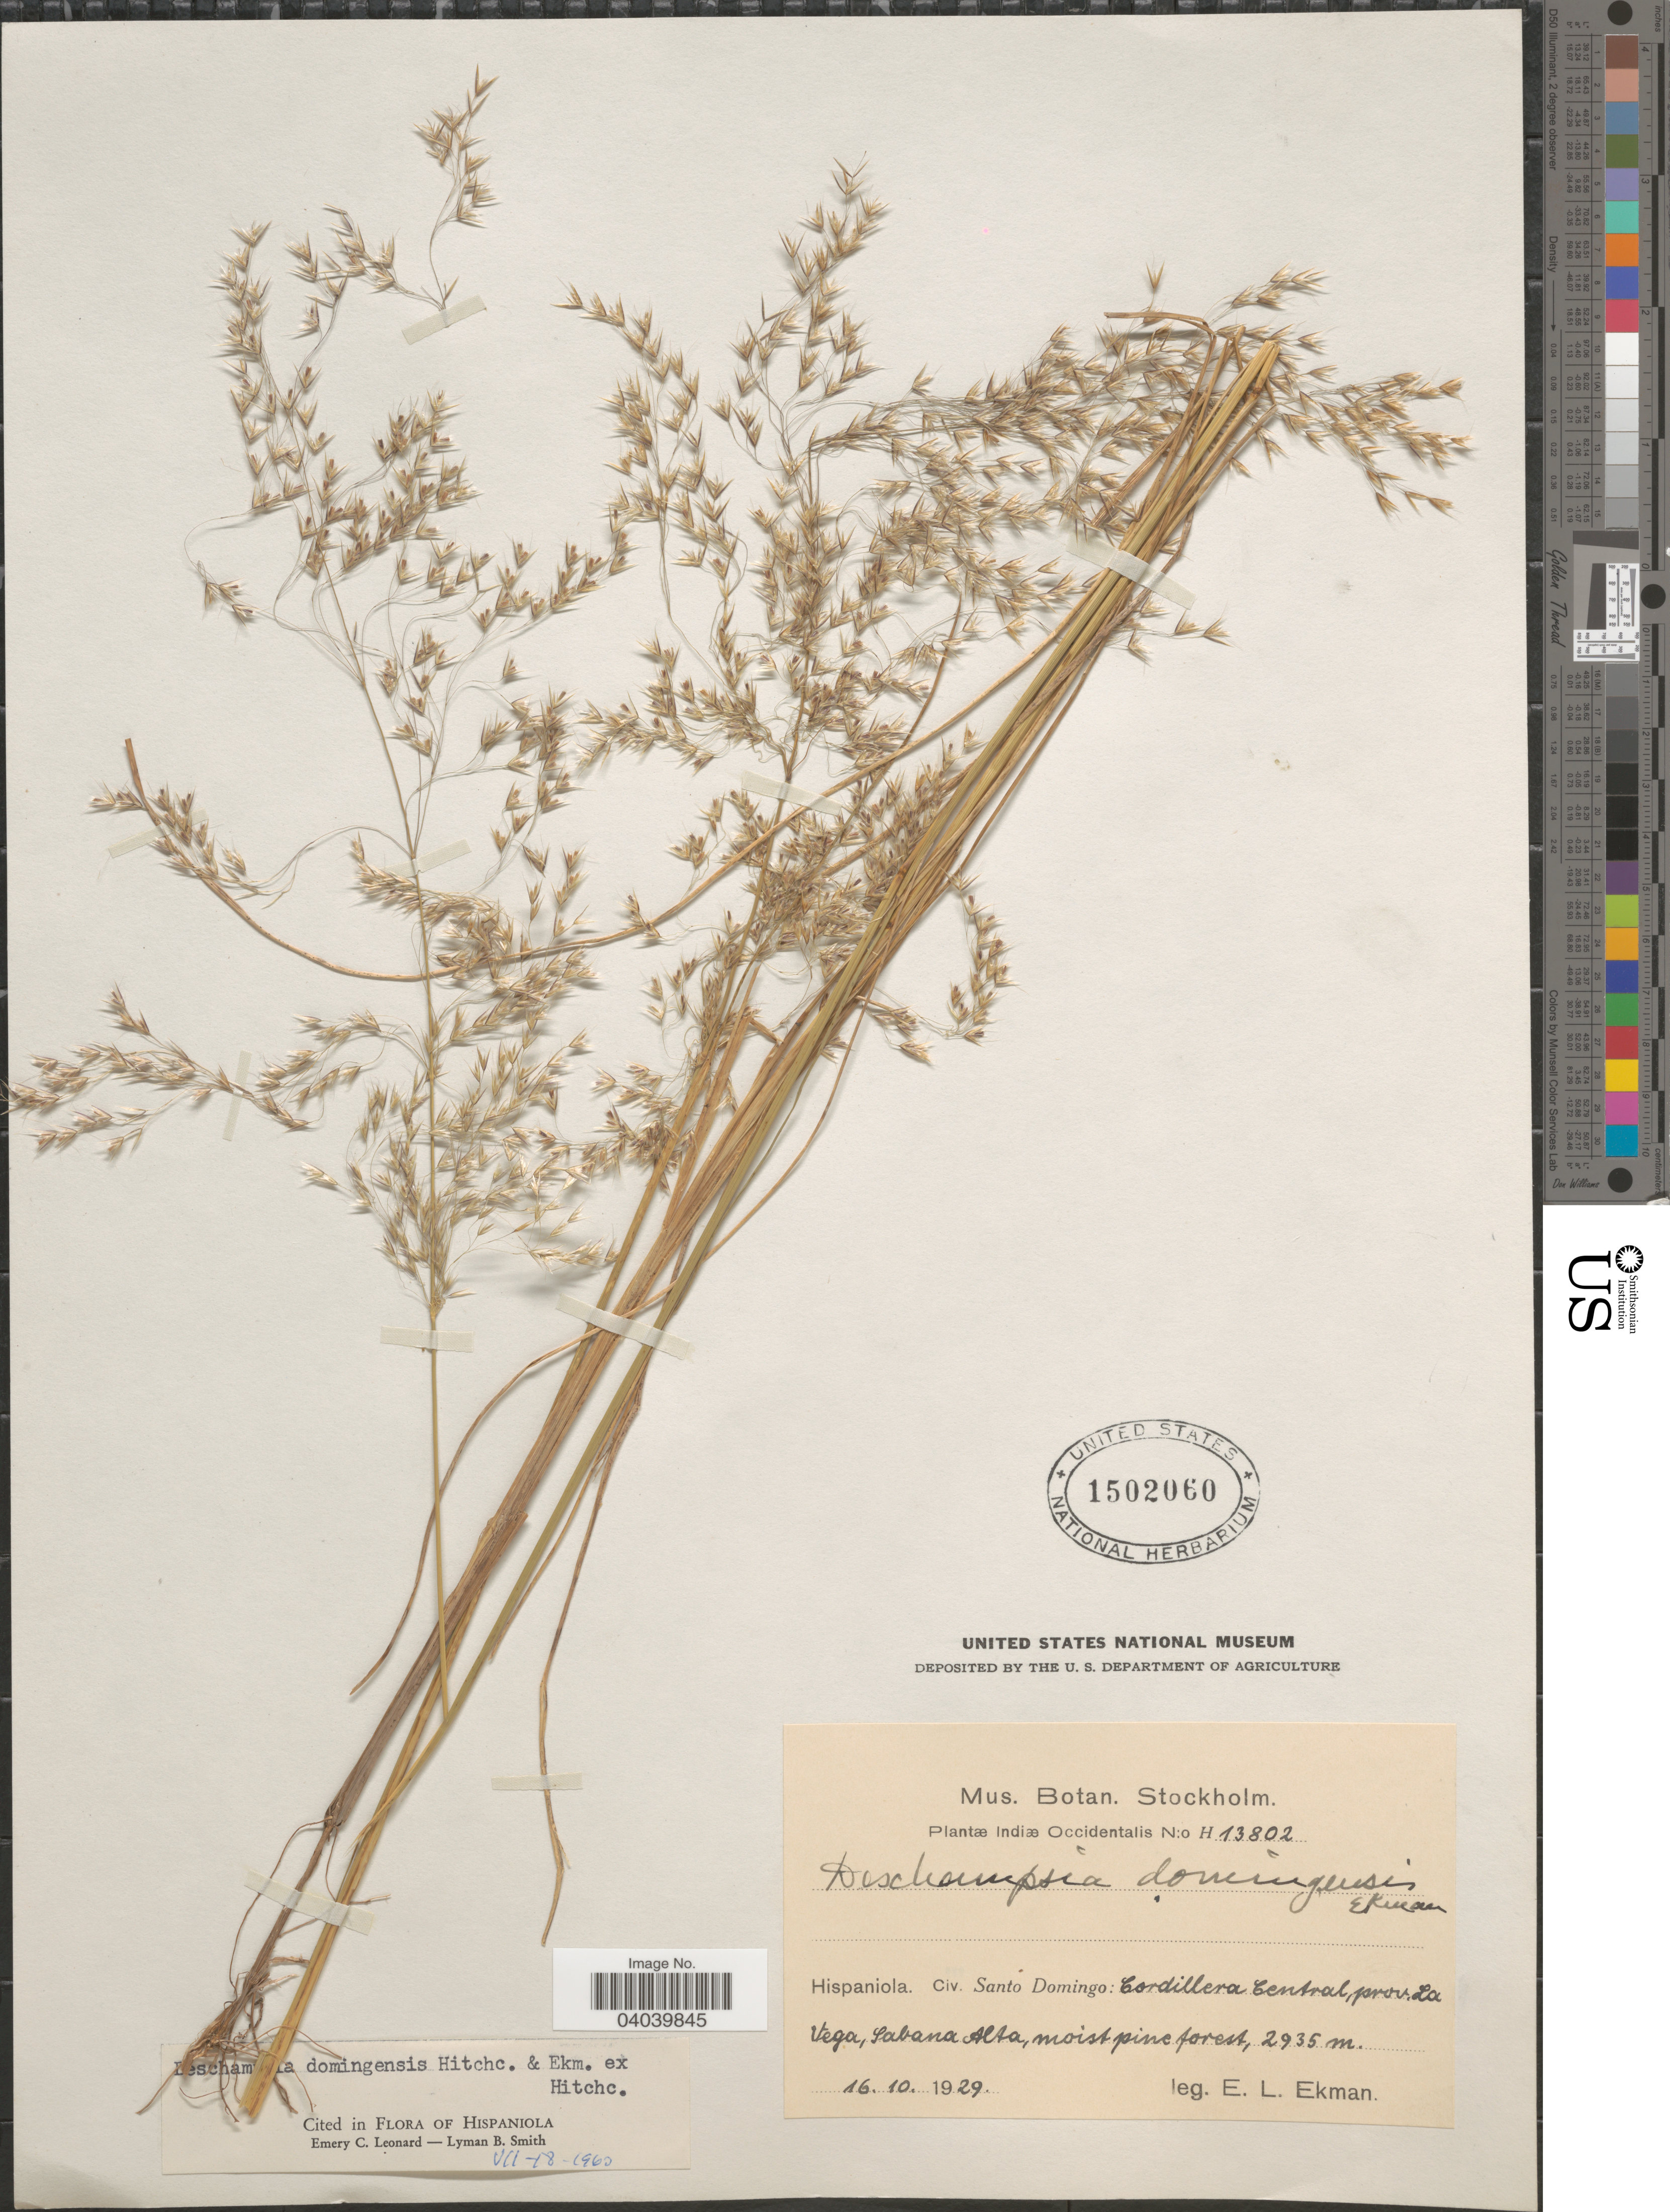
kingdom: Plantae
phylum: Tracheophyta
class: Liliopsida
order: Poales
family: Poaceae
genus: Deschampsia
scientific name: Deschampsia domingensis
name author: Hitchc. & Ekman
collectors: E. L. Ekman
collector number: H13802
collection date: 1929-10-16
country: Dominican Republic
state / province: La Vega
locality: Indiæ Occidentalis. Hispaniola. Civ. Santo Domingo: Cordillera Central, Sabana Alta, moist pine forest.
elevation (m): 2935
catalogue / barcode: US 1502060